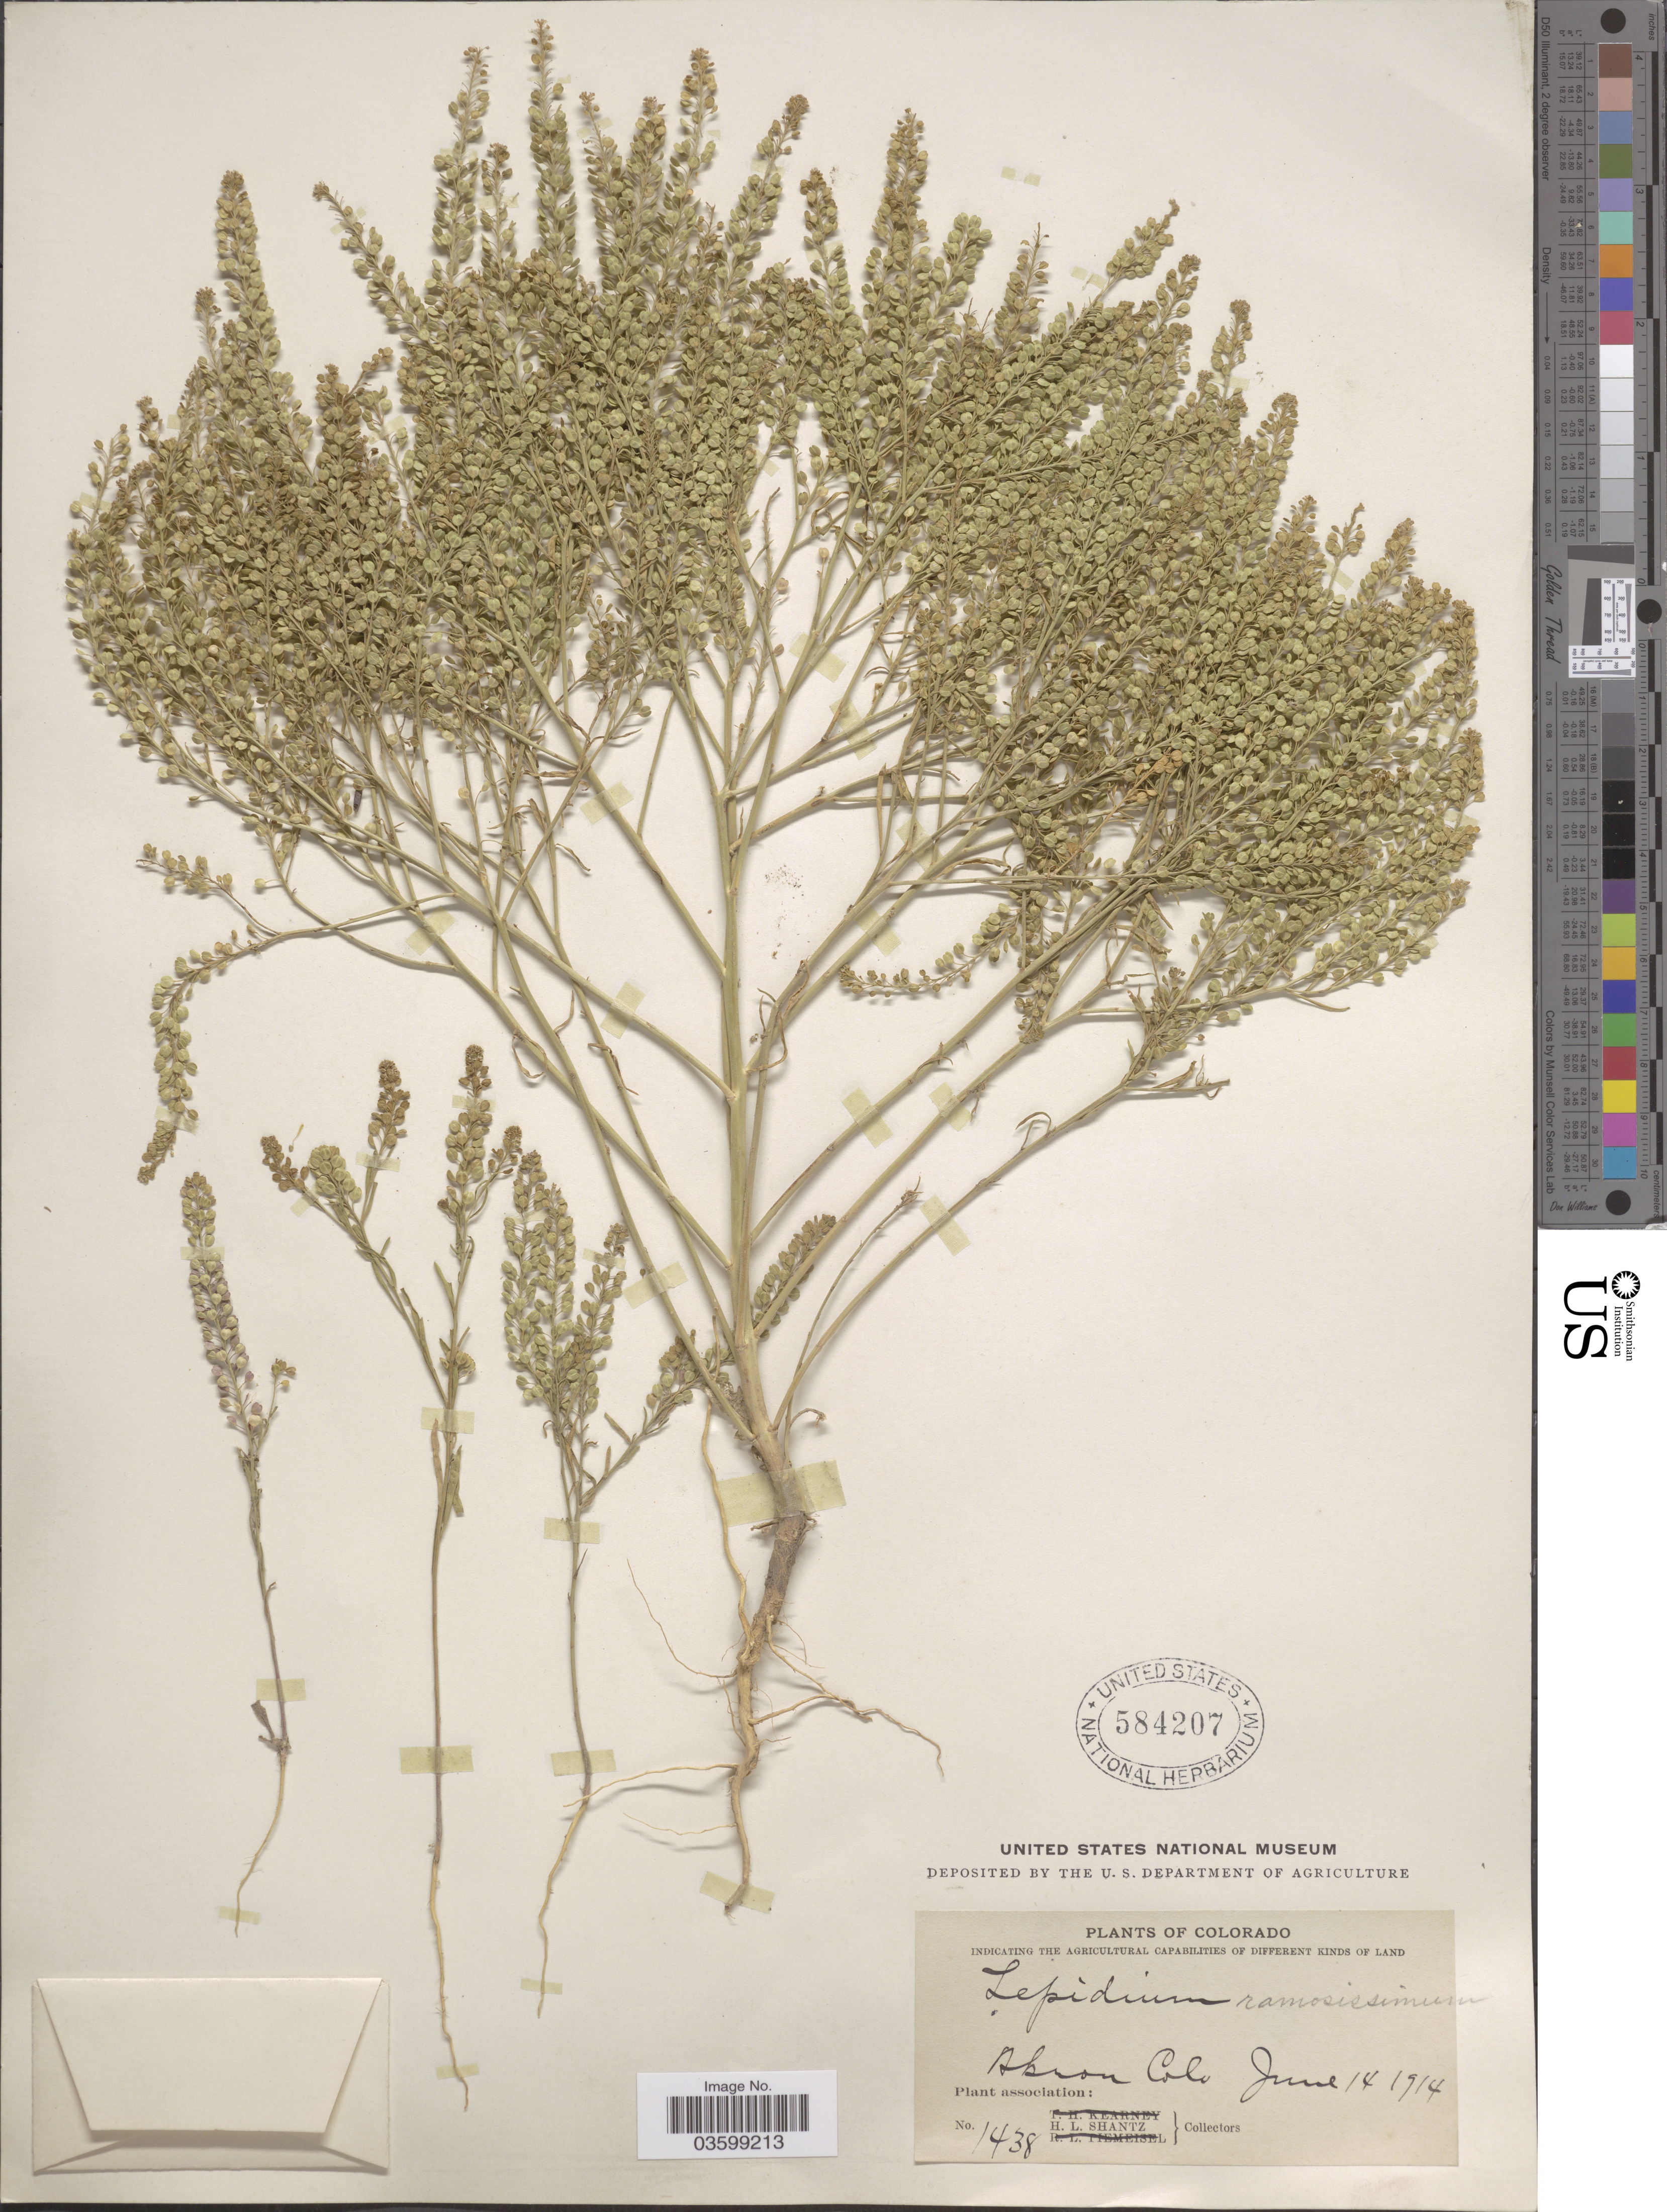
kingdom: Plantae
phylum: Tracheophyta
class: Magnoliopsida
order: Brassicales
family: Brassicaceae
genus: Lepidium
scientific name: Lepidium ramosissimum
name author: A. Nelson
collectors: H. Shantz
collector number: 1438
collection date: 1914-06-14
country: United States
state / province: Colorado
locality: Akron Co.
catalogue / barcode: US 584207